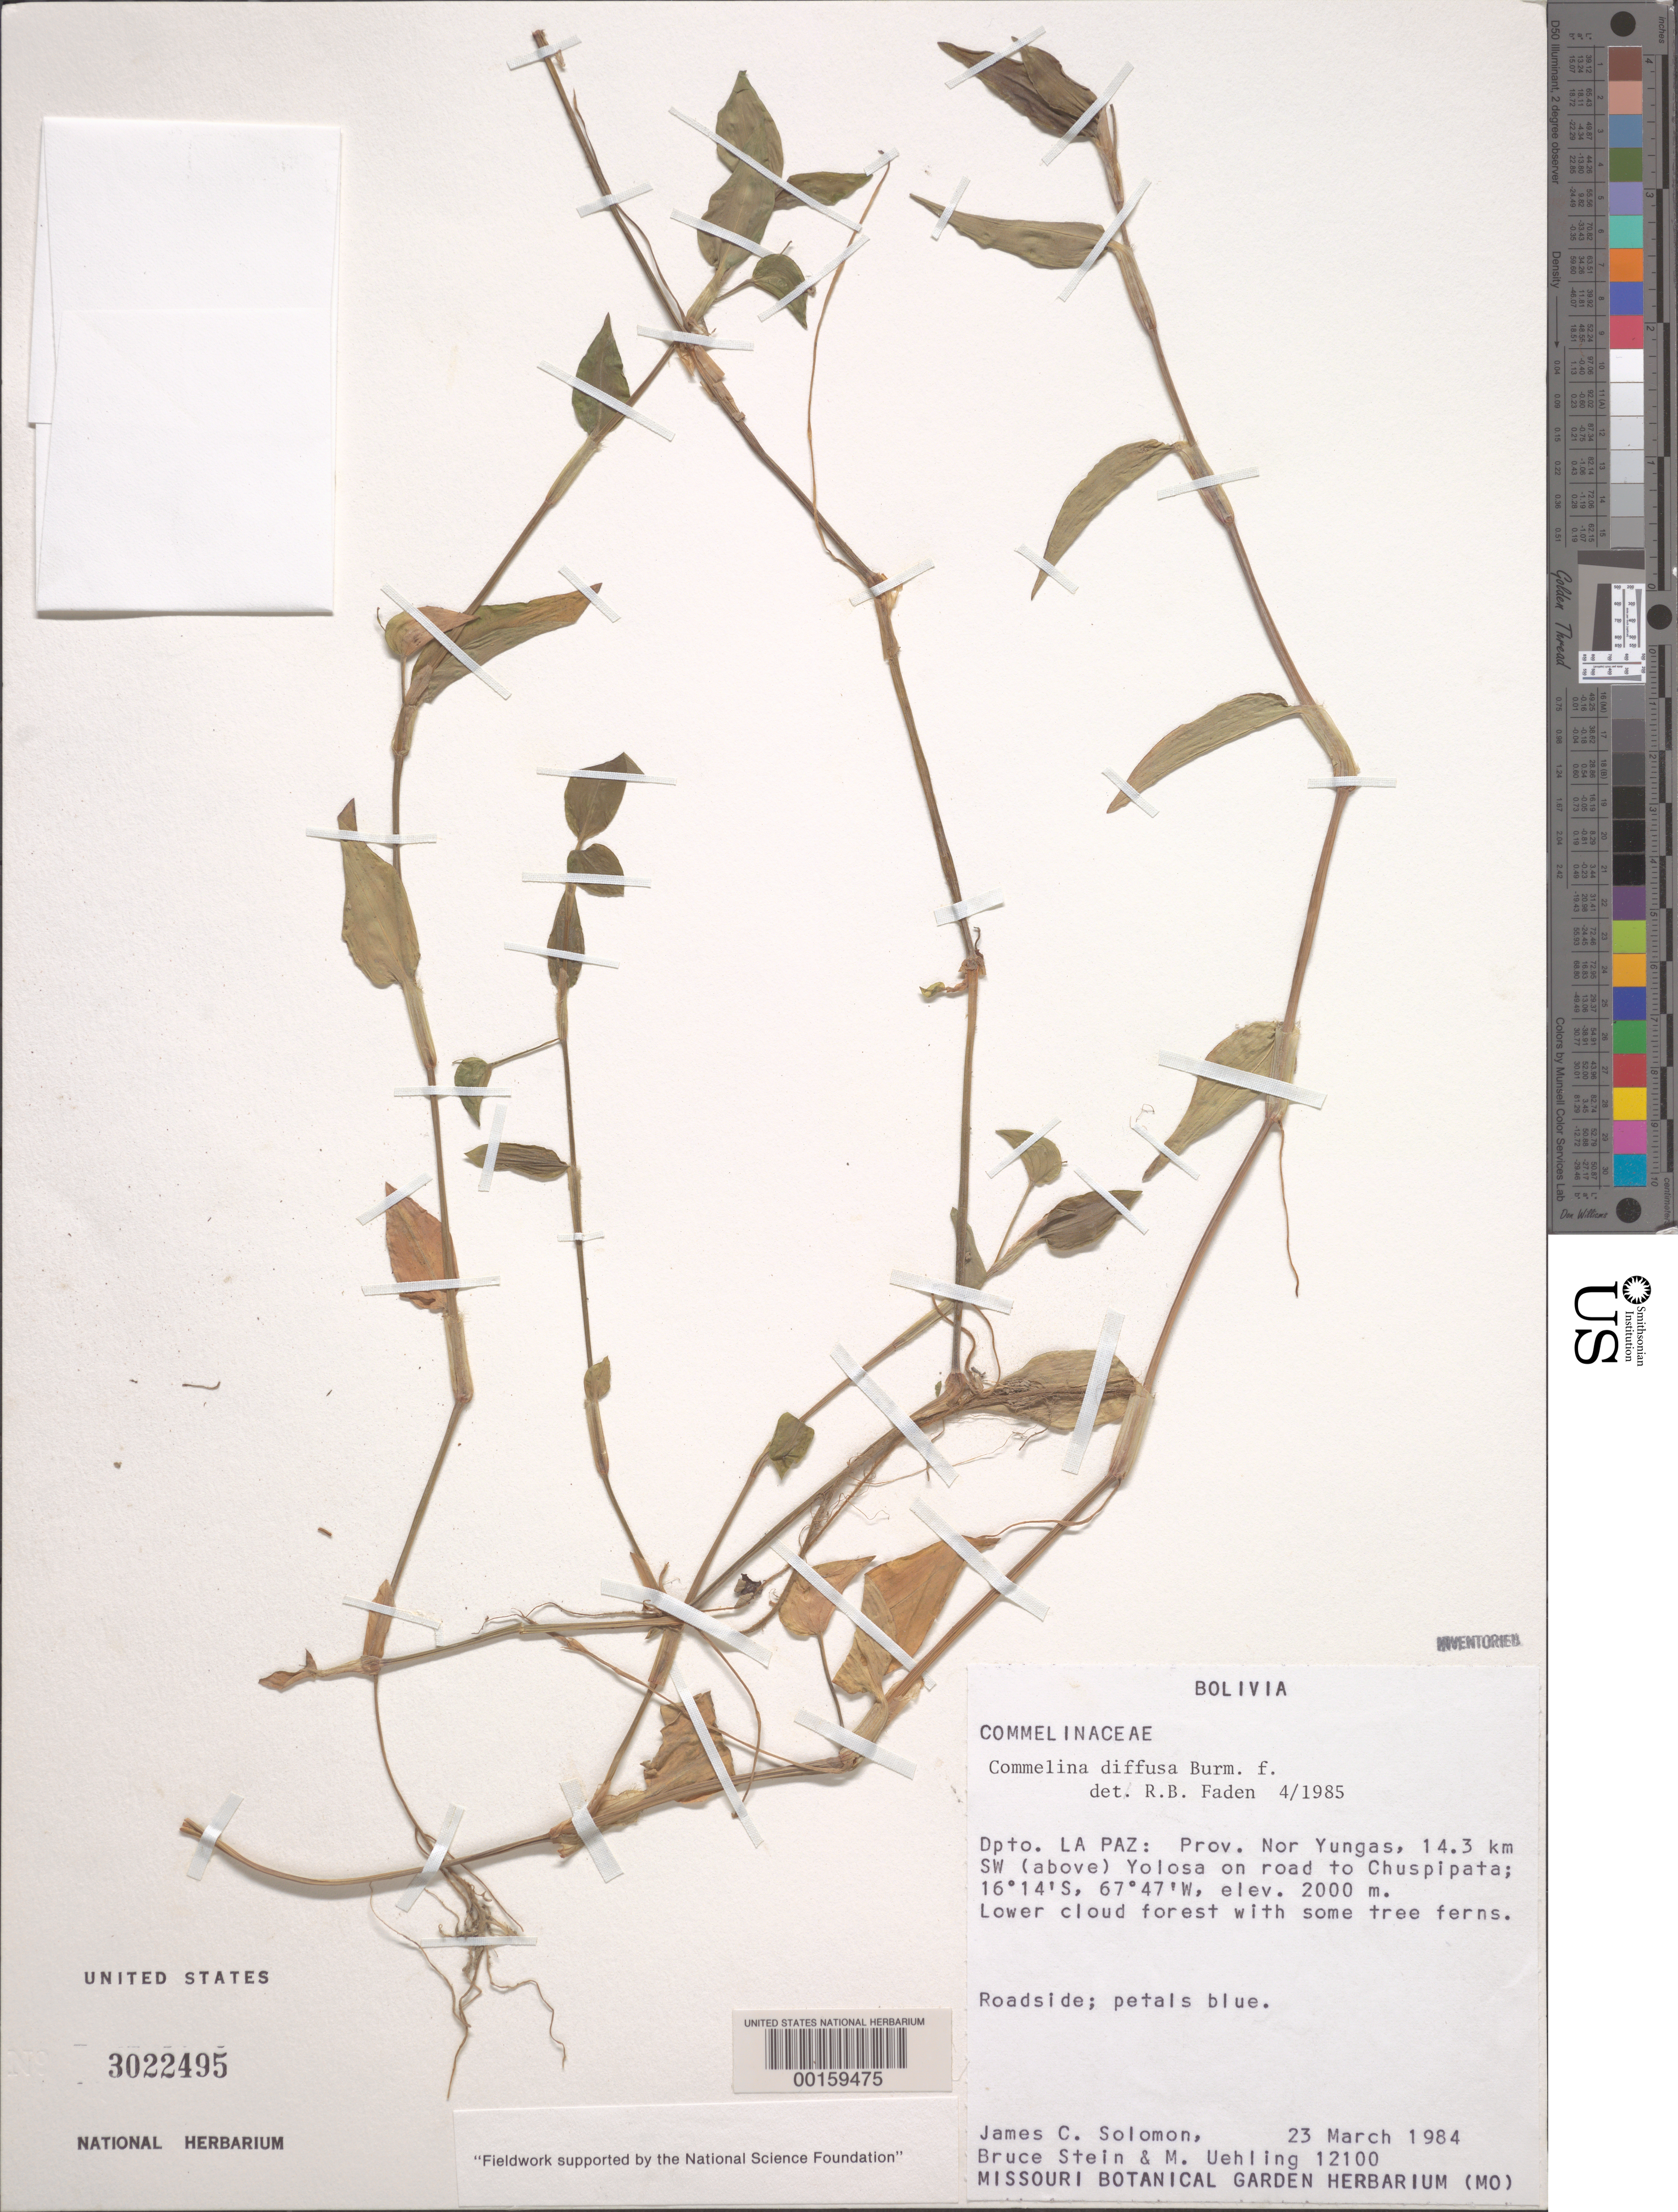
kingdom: Plantae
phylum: Tracheophyta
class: Liliopsida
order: Commelinales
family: Commelinaceae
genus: Commelina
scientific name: Commelina diffusa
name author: Burm. f.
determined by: Faden, Robert B., (US), Smithsonian Institution - National Museum of Natural History (UNITED STATES)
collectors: J. C. Solomon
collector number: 12100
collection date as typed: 23 Mar 1984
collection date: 1984-03-23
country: Bolivia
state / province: La Paz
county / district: Nor Yungas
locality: SW of Yolosa; on road to Chuspipata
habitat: Roadside; lower cloud forest with some tree ferns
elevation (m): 2000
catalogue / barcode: US 3022495